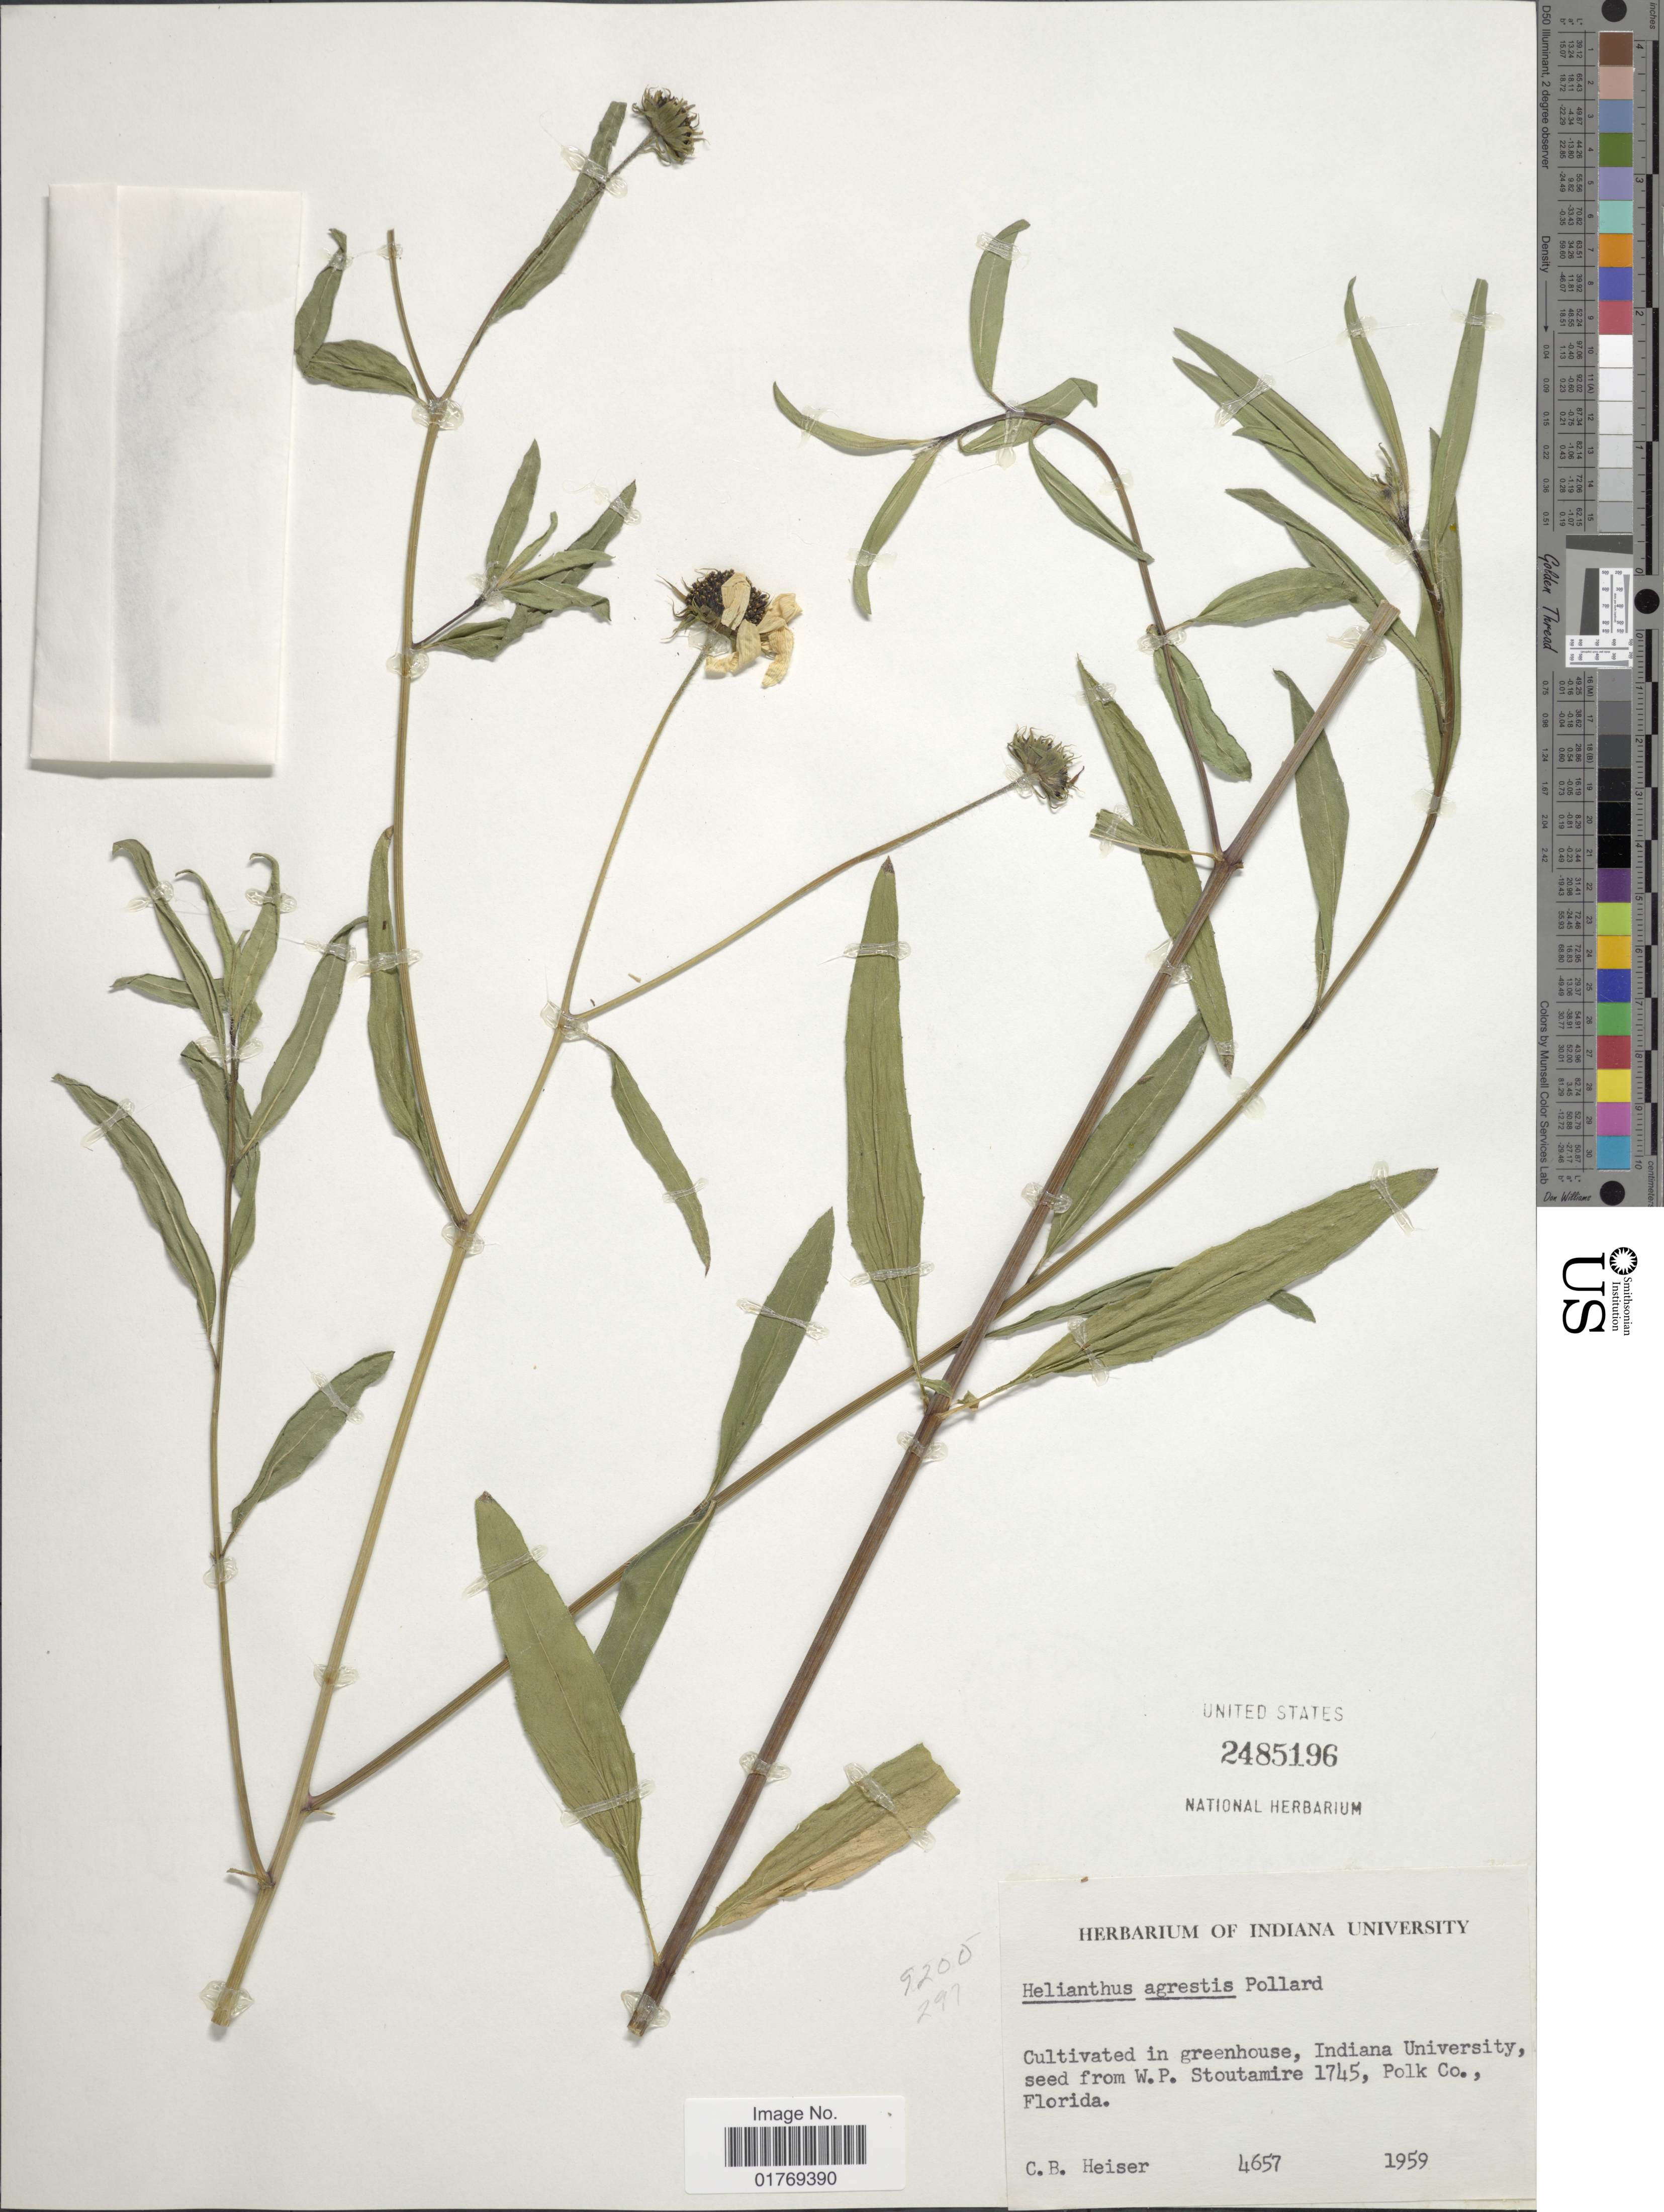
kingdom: Plantae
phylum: Tracheophyta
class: Magnoliopsida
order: Asterales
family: Asteraceae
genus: Helianthus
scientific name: Helianthus agrestis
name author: Pollard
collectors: C. B. Heiser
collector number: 4657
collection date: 1959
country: United States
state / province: Florida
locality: Cultivated in greenhouse, Indiana University, seed from W.P. Stoutamire 1745, Polk Co., Florida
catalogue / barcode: US 2485196